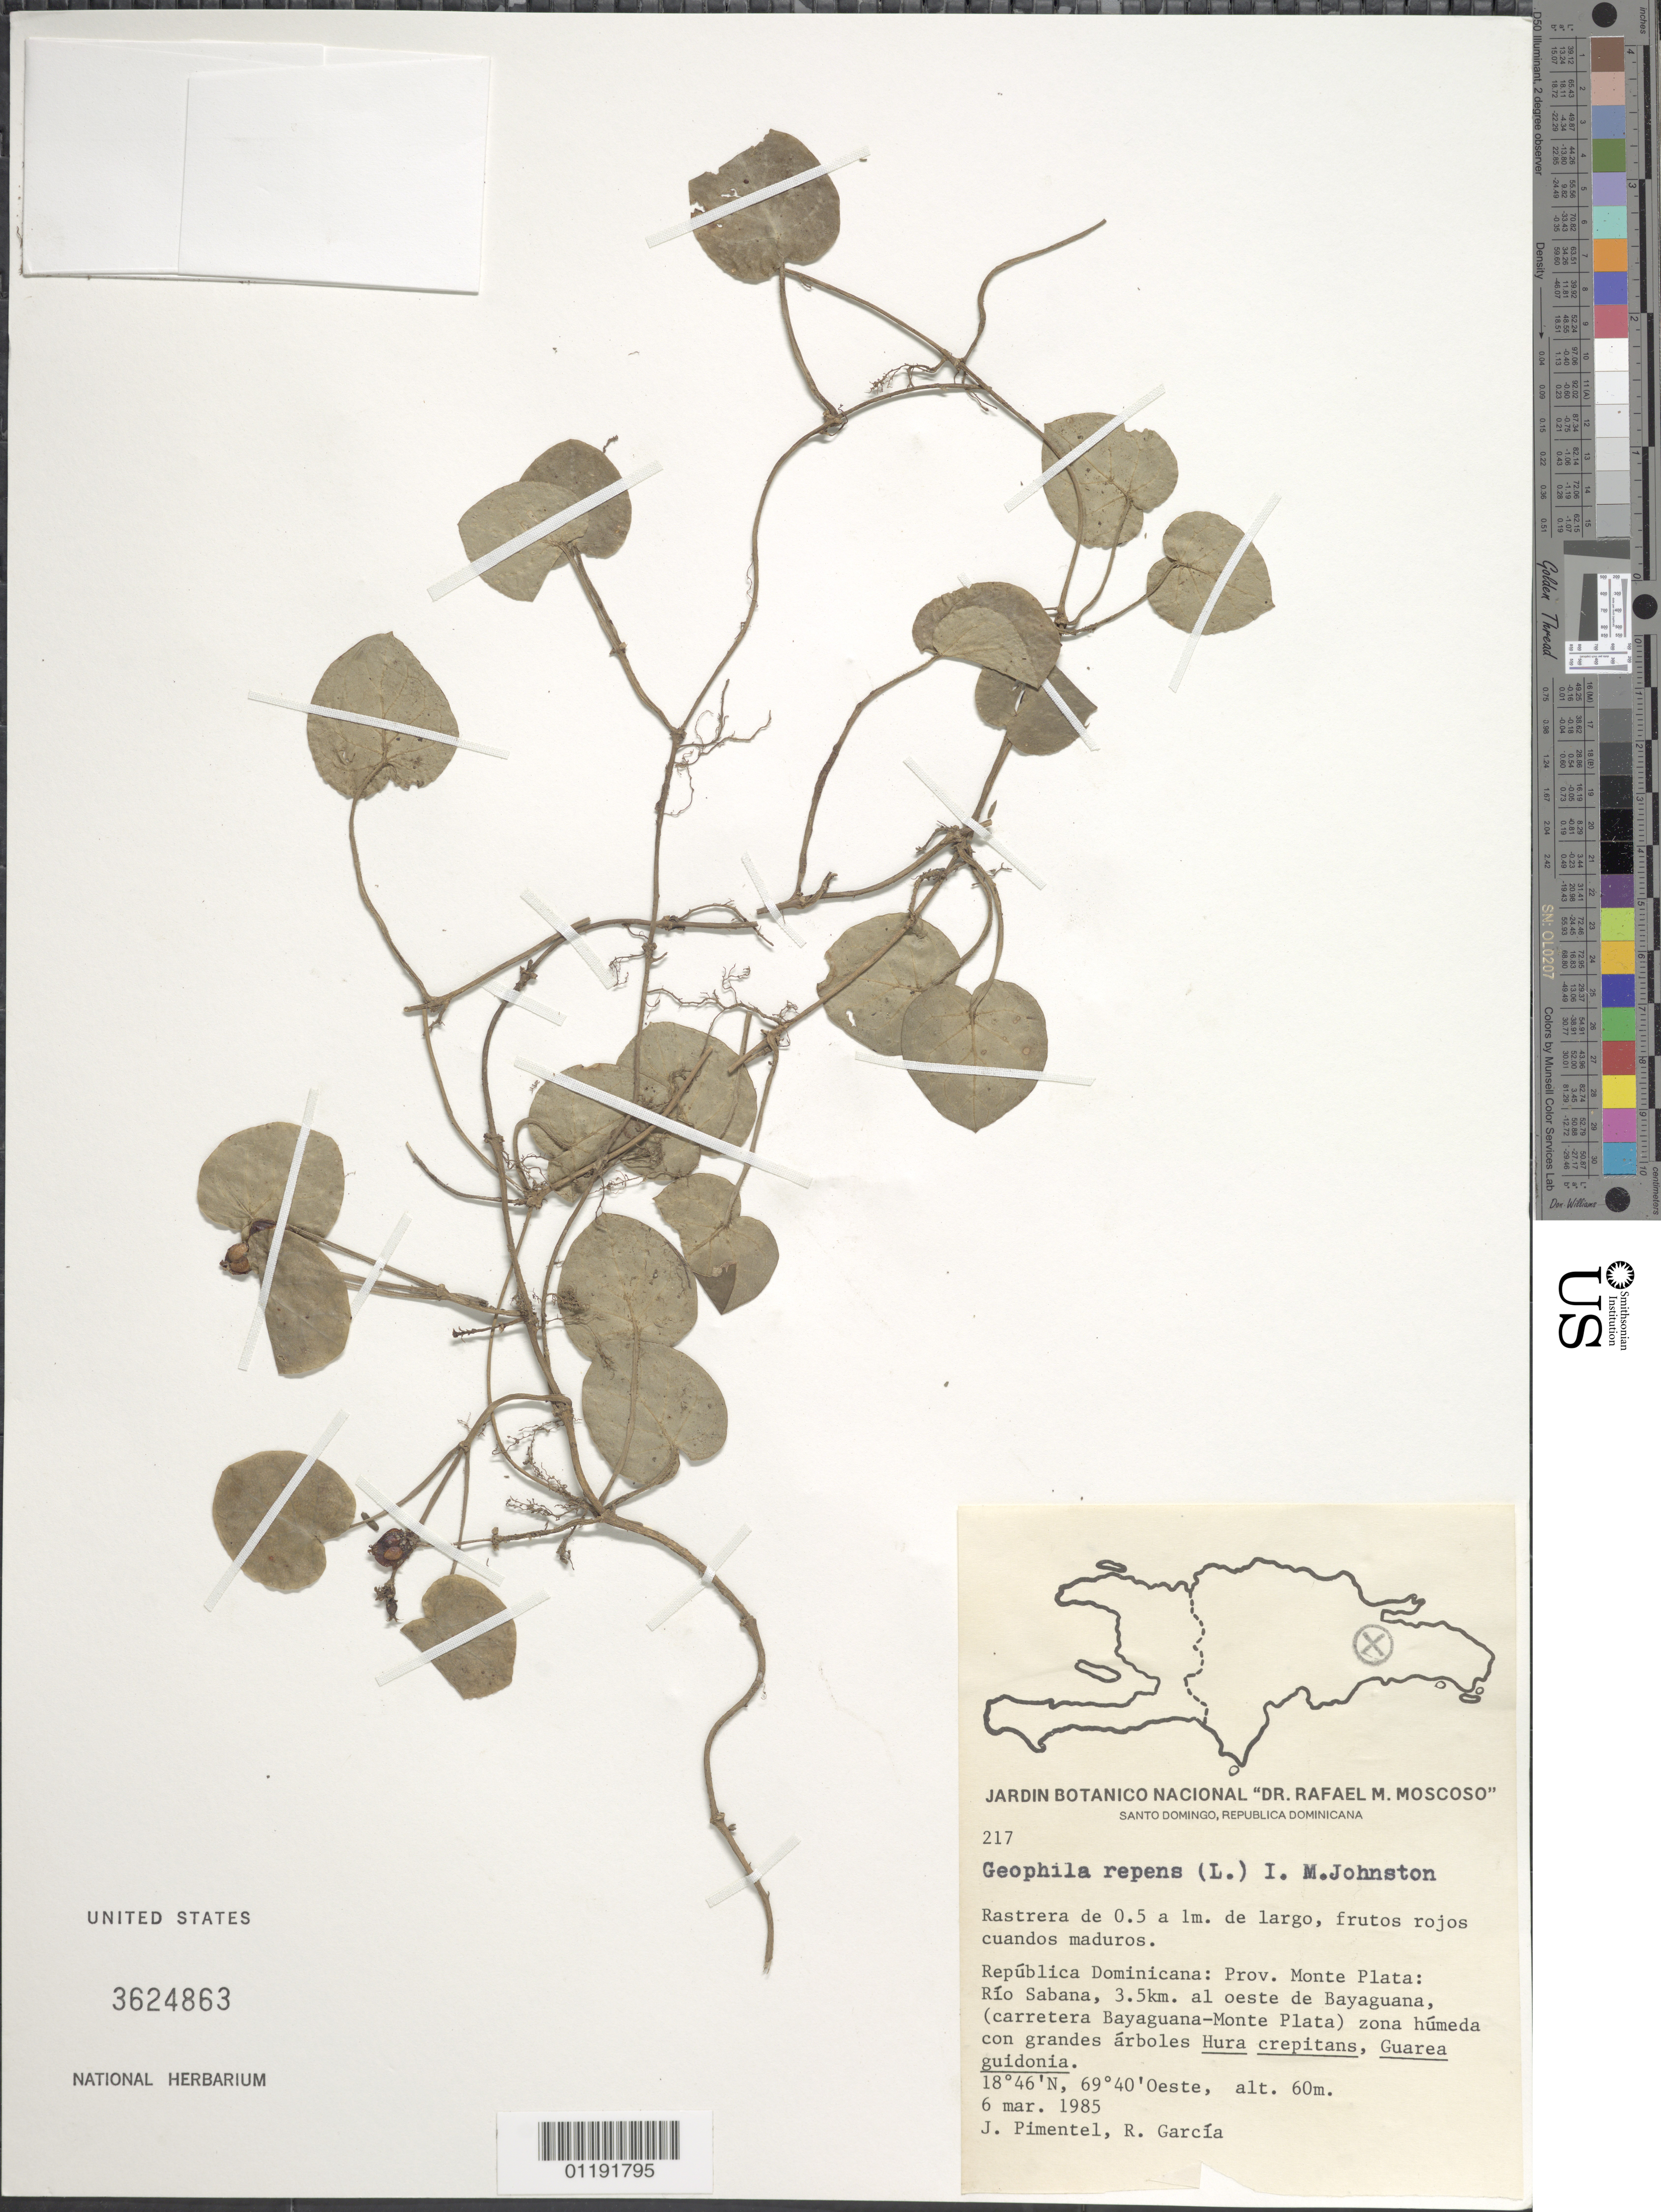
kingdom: Plantae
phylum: Tracheophyta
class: Magnoliopsida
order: Gentianales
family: Rubiaceae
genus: Geophila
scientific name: Geophila repens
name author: (L.) I.M. Johnst.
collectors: J. Pimentel & R. Garcia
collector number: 217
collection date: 1985-03-06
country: Dominican Republic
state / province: Monte Plata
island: Hispaniola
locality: Rio Sabana, on road from Bayaguana to Monte Plata, 3.5 km W of Bayaguana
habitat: Humid, with large trees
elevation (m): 60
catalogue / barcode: US 3624863